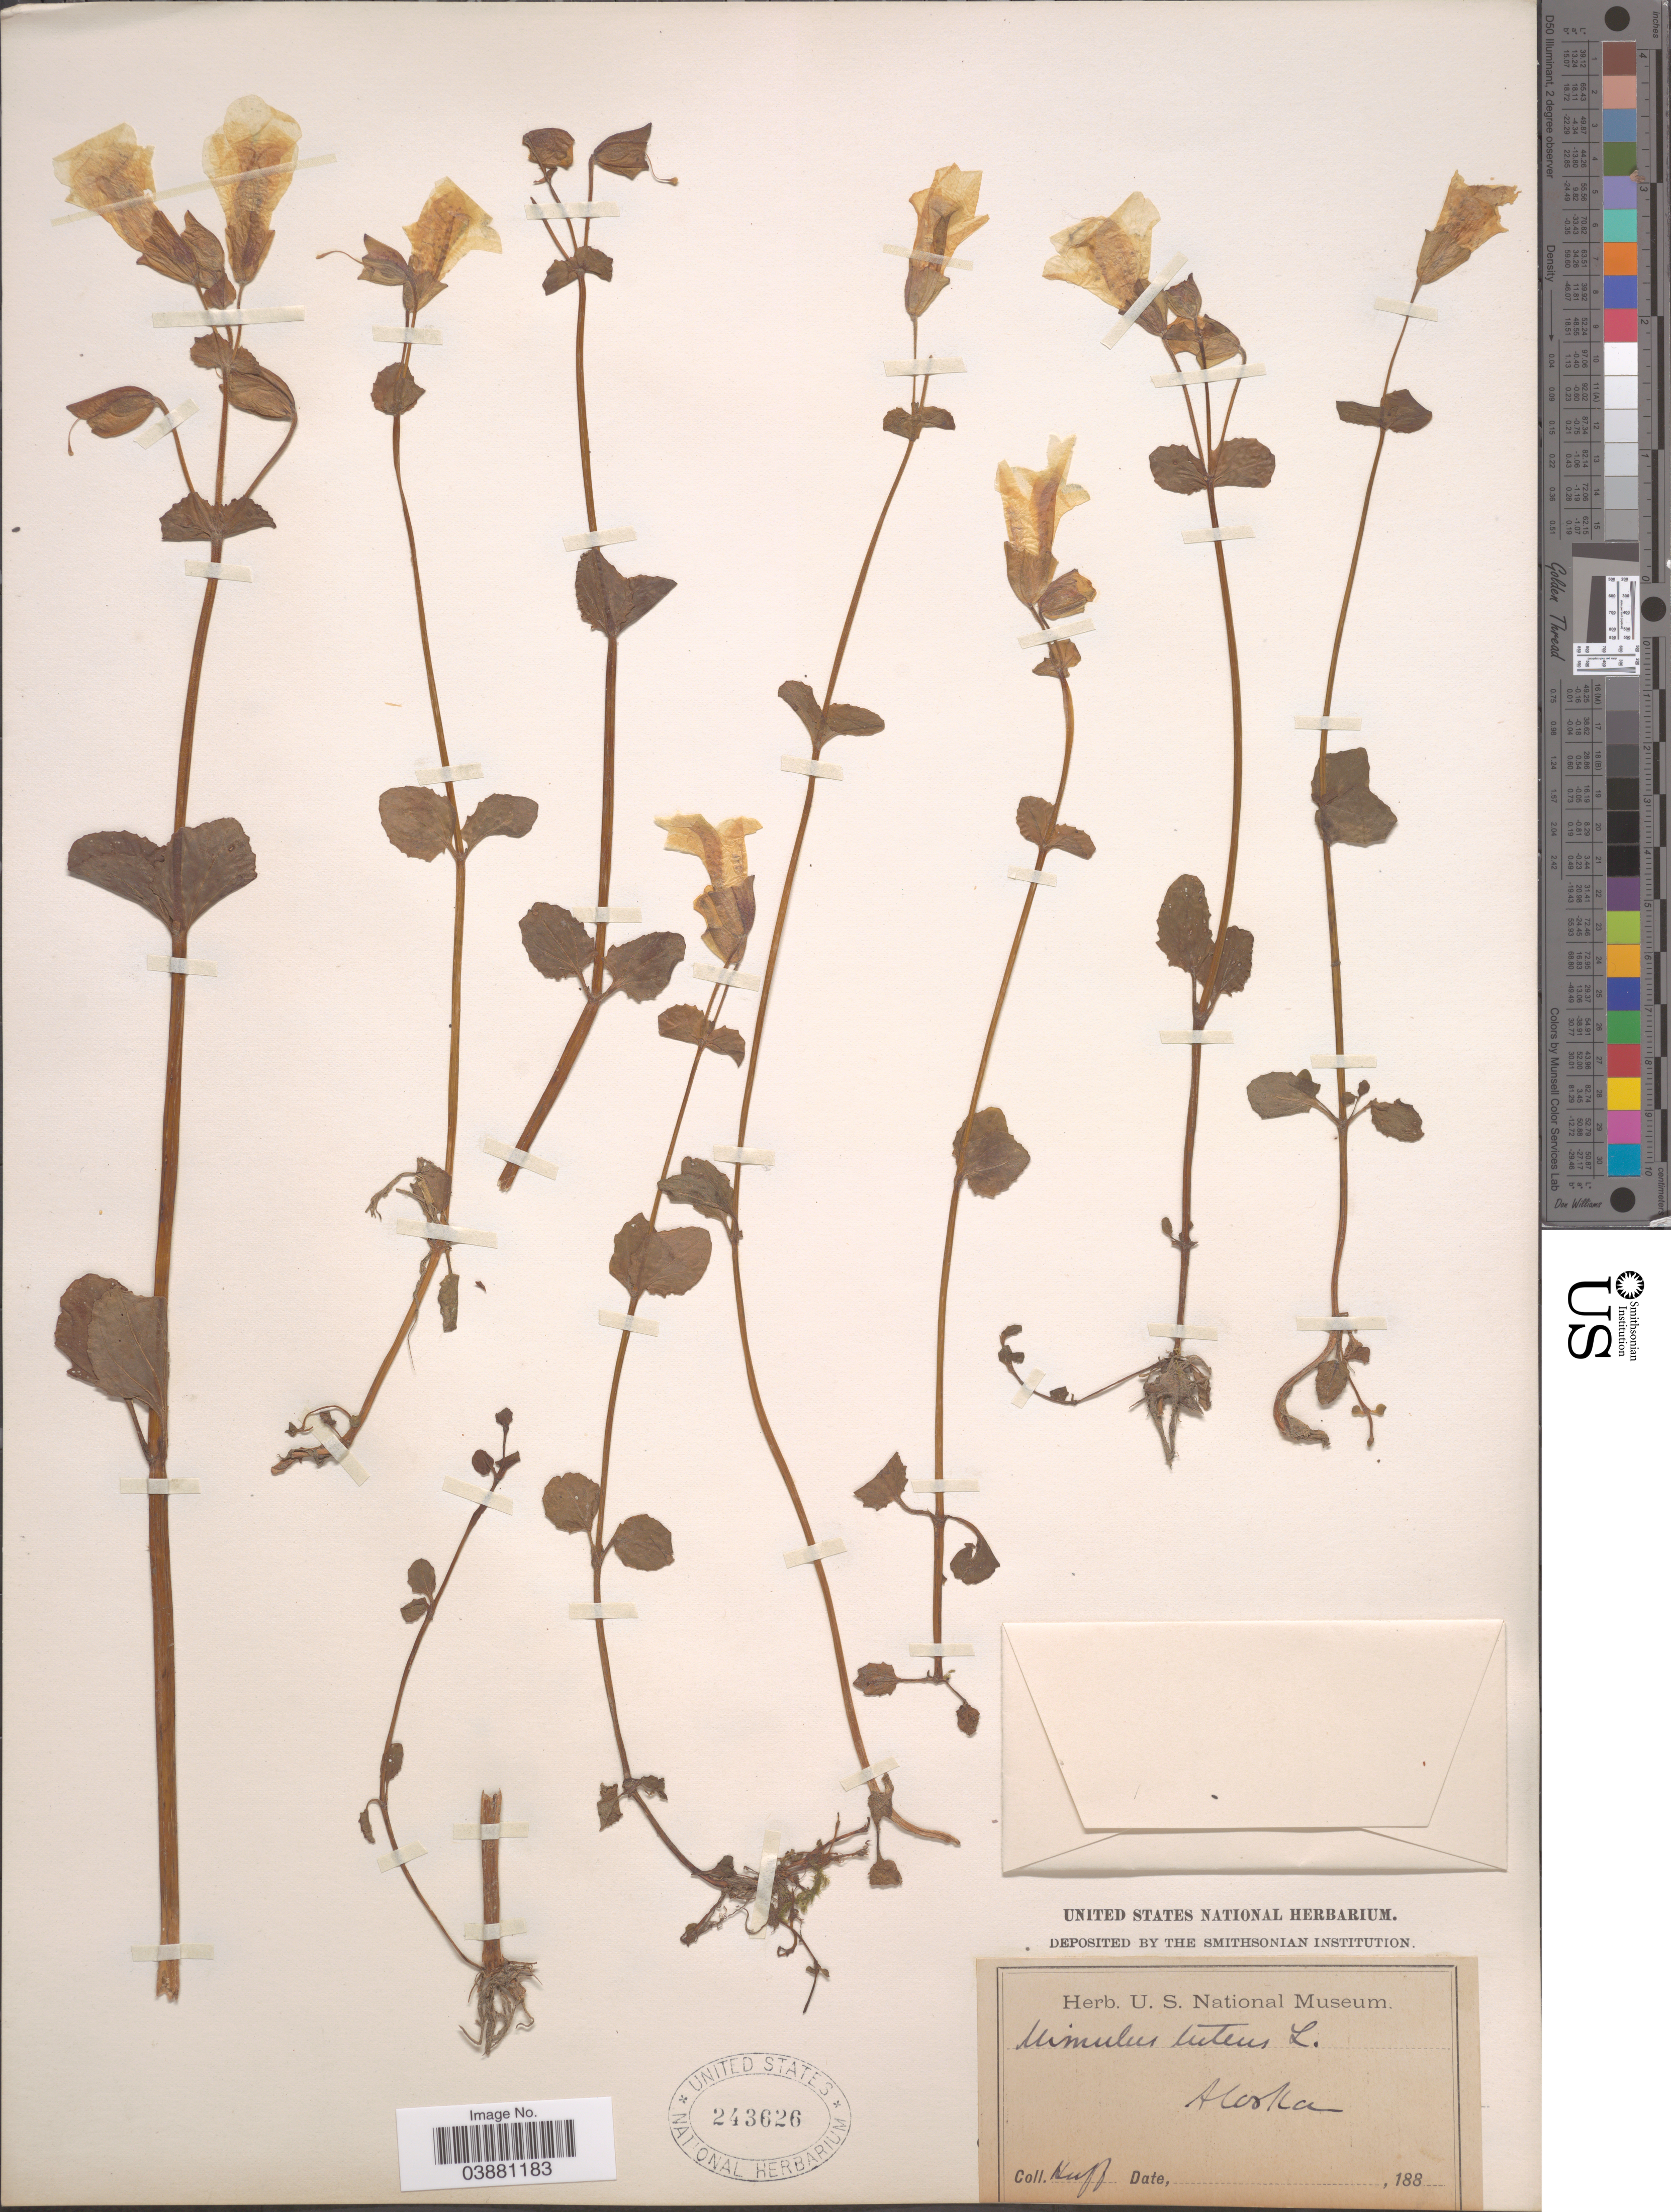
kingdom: Plantae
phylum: Tracheophyta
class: Magnoliopsida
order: Lamiales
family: Phrymaceae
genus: Mimulus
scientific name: Mimulus guttatus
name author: DC.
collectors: -. Huff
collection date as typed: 188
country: United States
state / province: Alaska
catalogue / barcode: US 243626